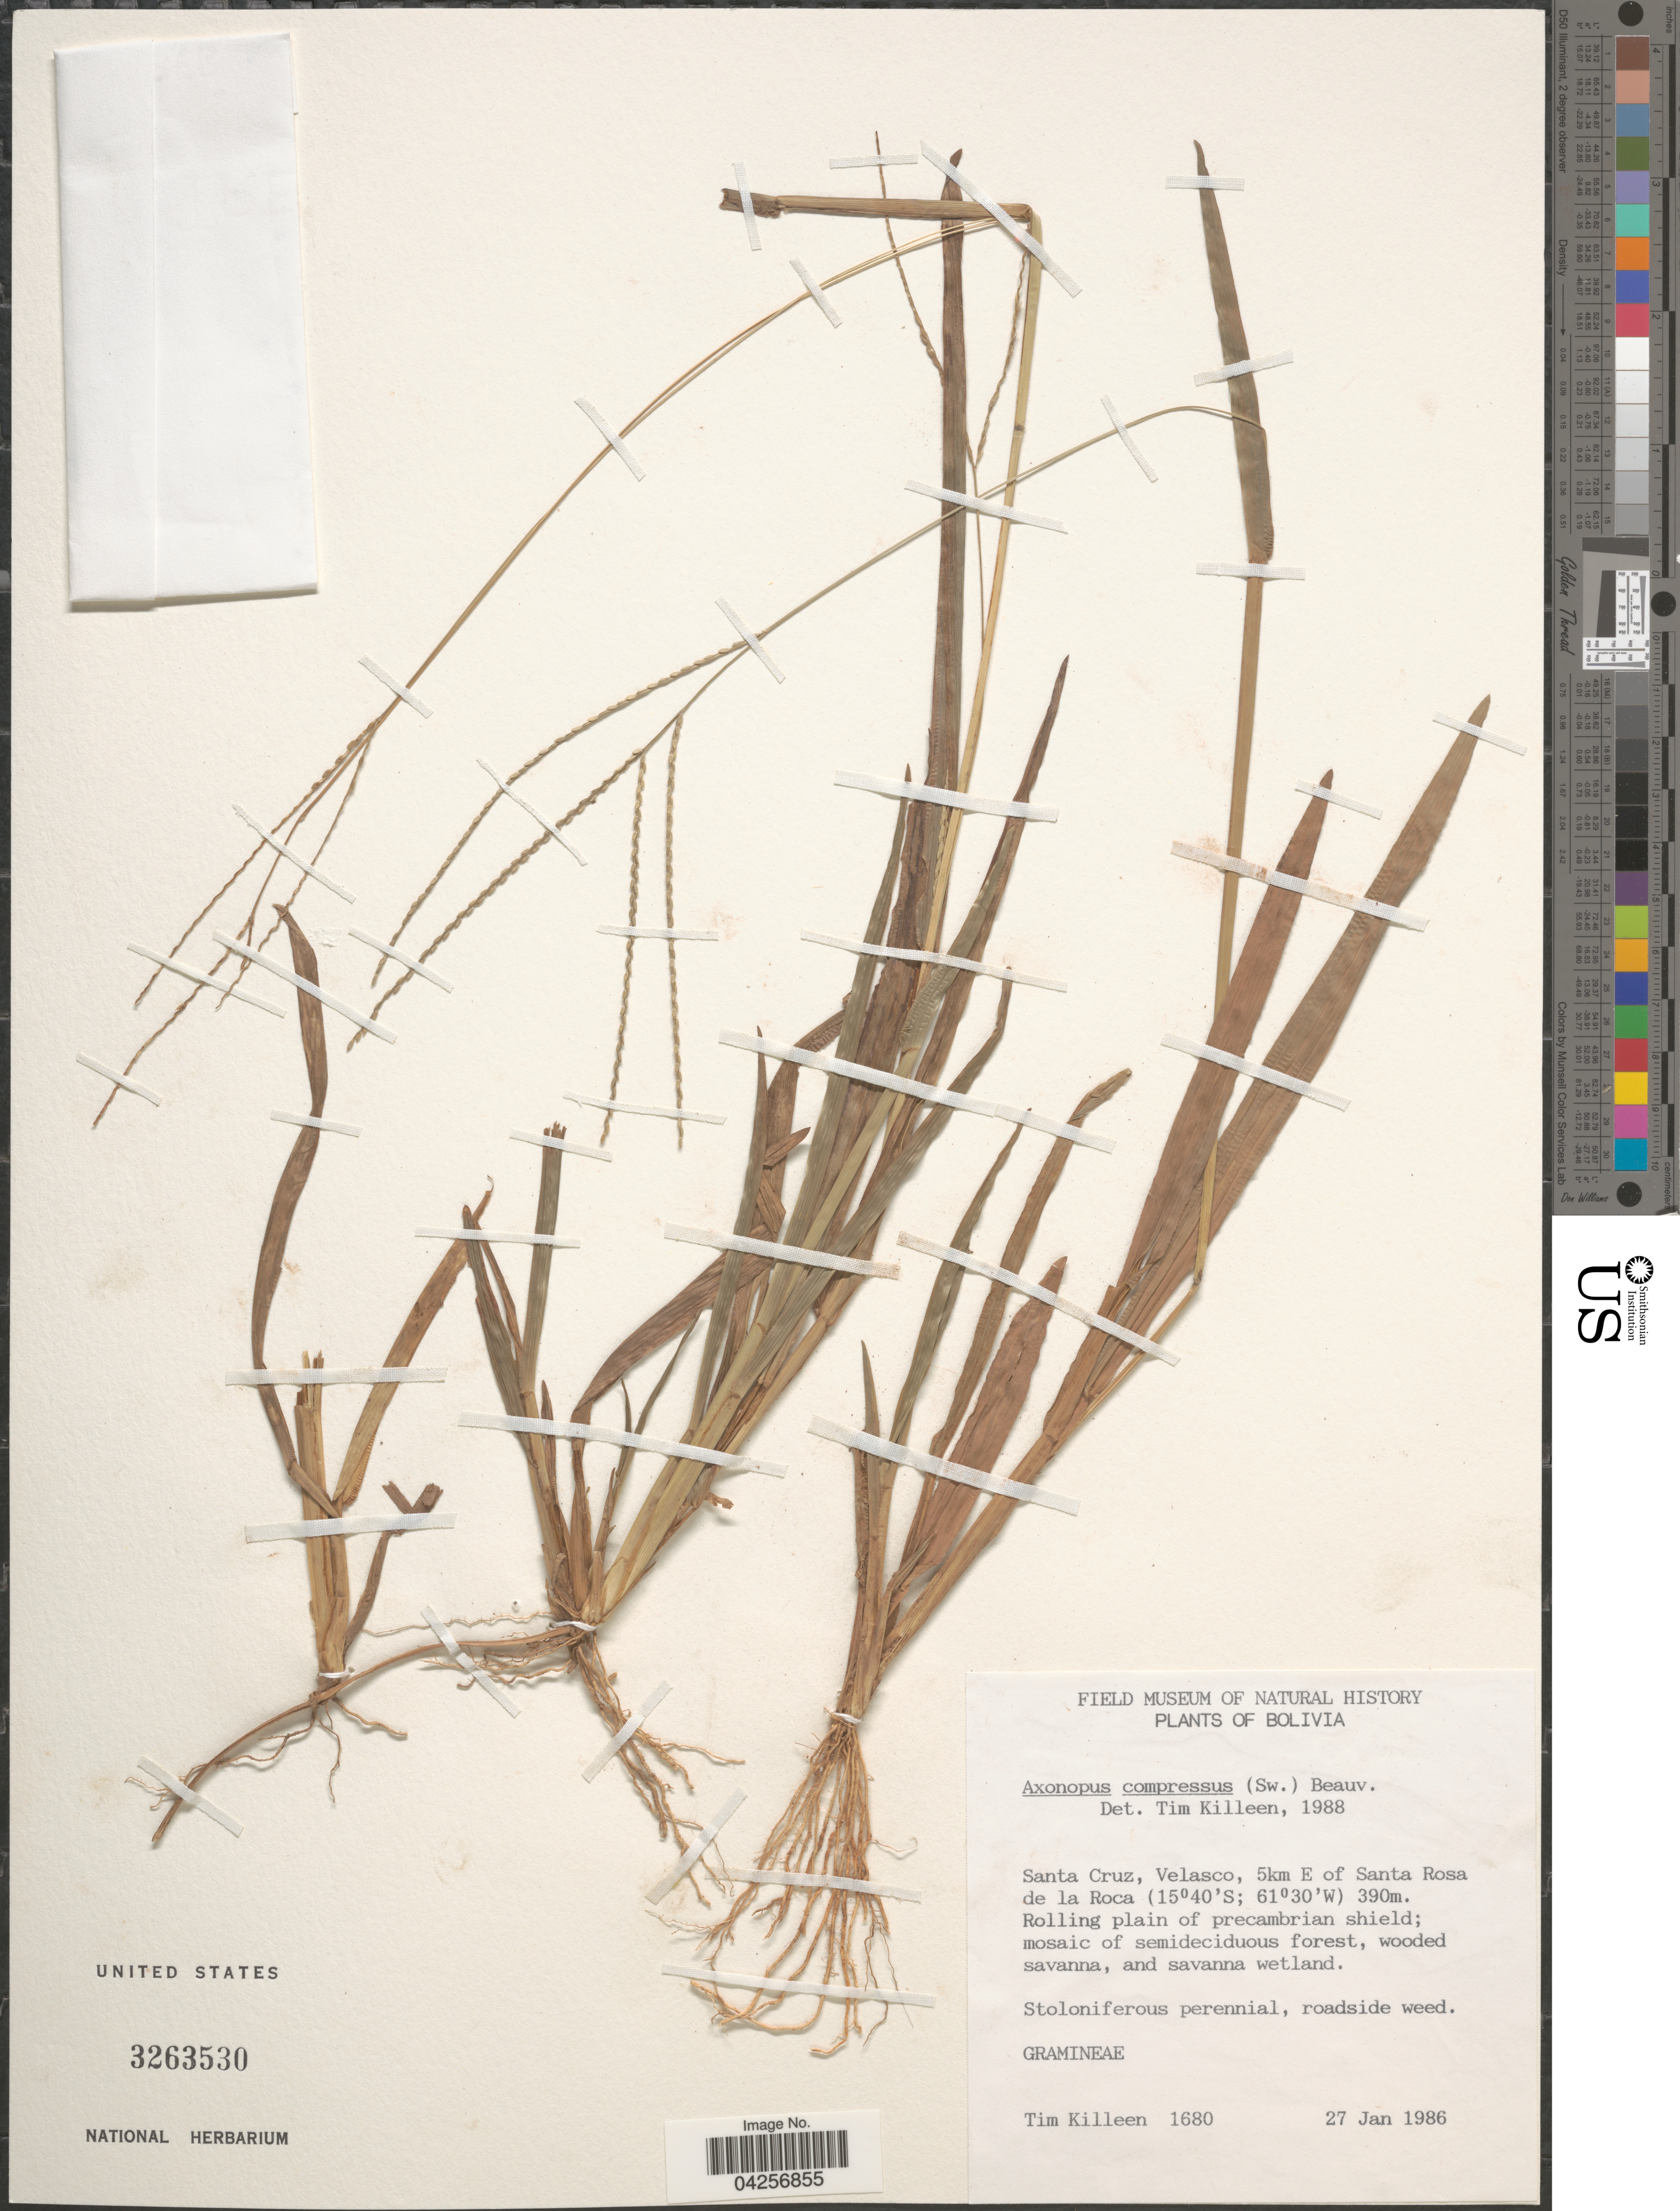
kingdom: Plantae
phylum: Tracheophyta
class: Liliopsida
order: Poales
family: Poaceae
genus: Axonopus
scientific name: Axonopus cuatrecasasii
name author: G.A. Black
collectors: T. J. Killeen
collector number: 1680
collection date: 1986-01-27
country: Bolivia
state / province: Santa Cruz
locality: Velasco, 5km E of Santa Rosa de la Roca.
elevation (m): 390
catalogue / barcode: US 3263530